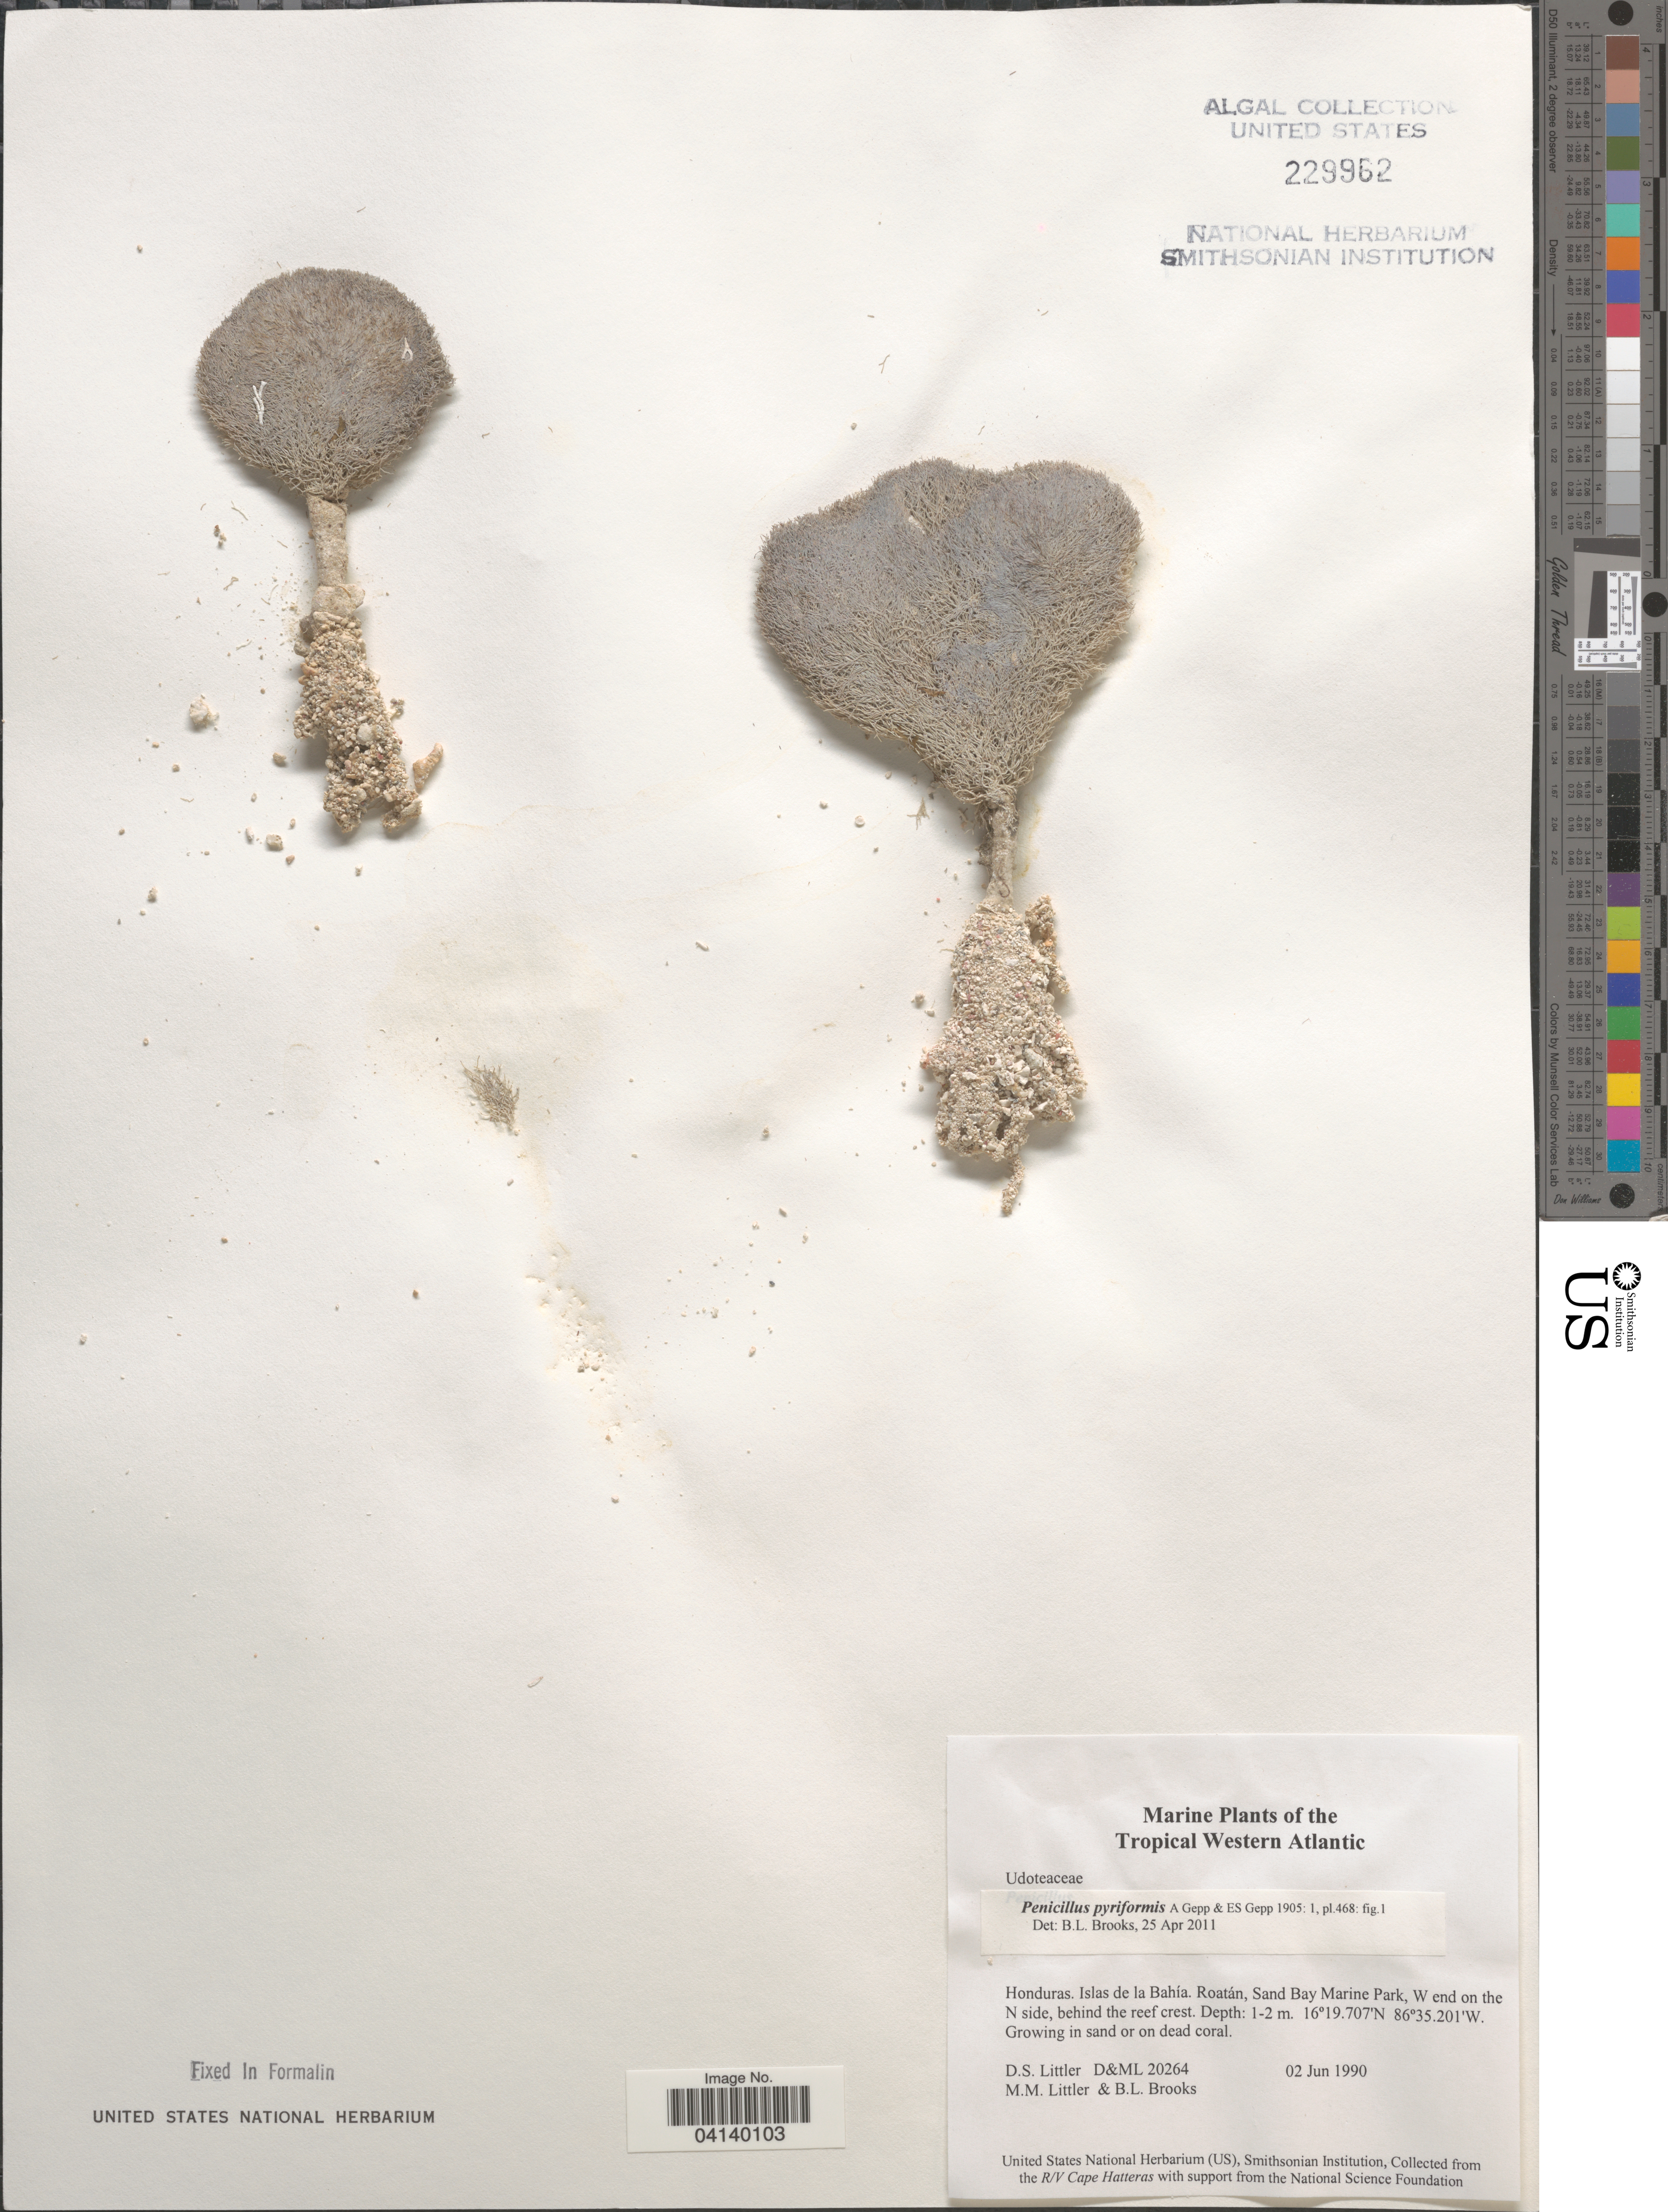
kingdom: Plantae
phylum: Chlorophyta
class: Ulvophyceae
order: Bryopsidales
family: Udoteaceae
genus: Penicillus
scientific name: Penicillus pyriformis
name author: A. Gepp & E. Gepp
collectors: D. S. Littler & B. Brooks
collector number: D&ML20264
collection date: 1990-06-02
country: Honduras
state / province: Islas de la Bahía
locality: Tropical Western Atlantic. Roatán, Sand Bay Marine Park, W end on the N side, behind the reef crest.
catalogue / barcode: US 229962